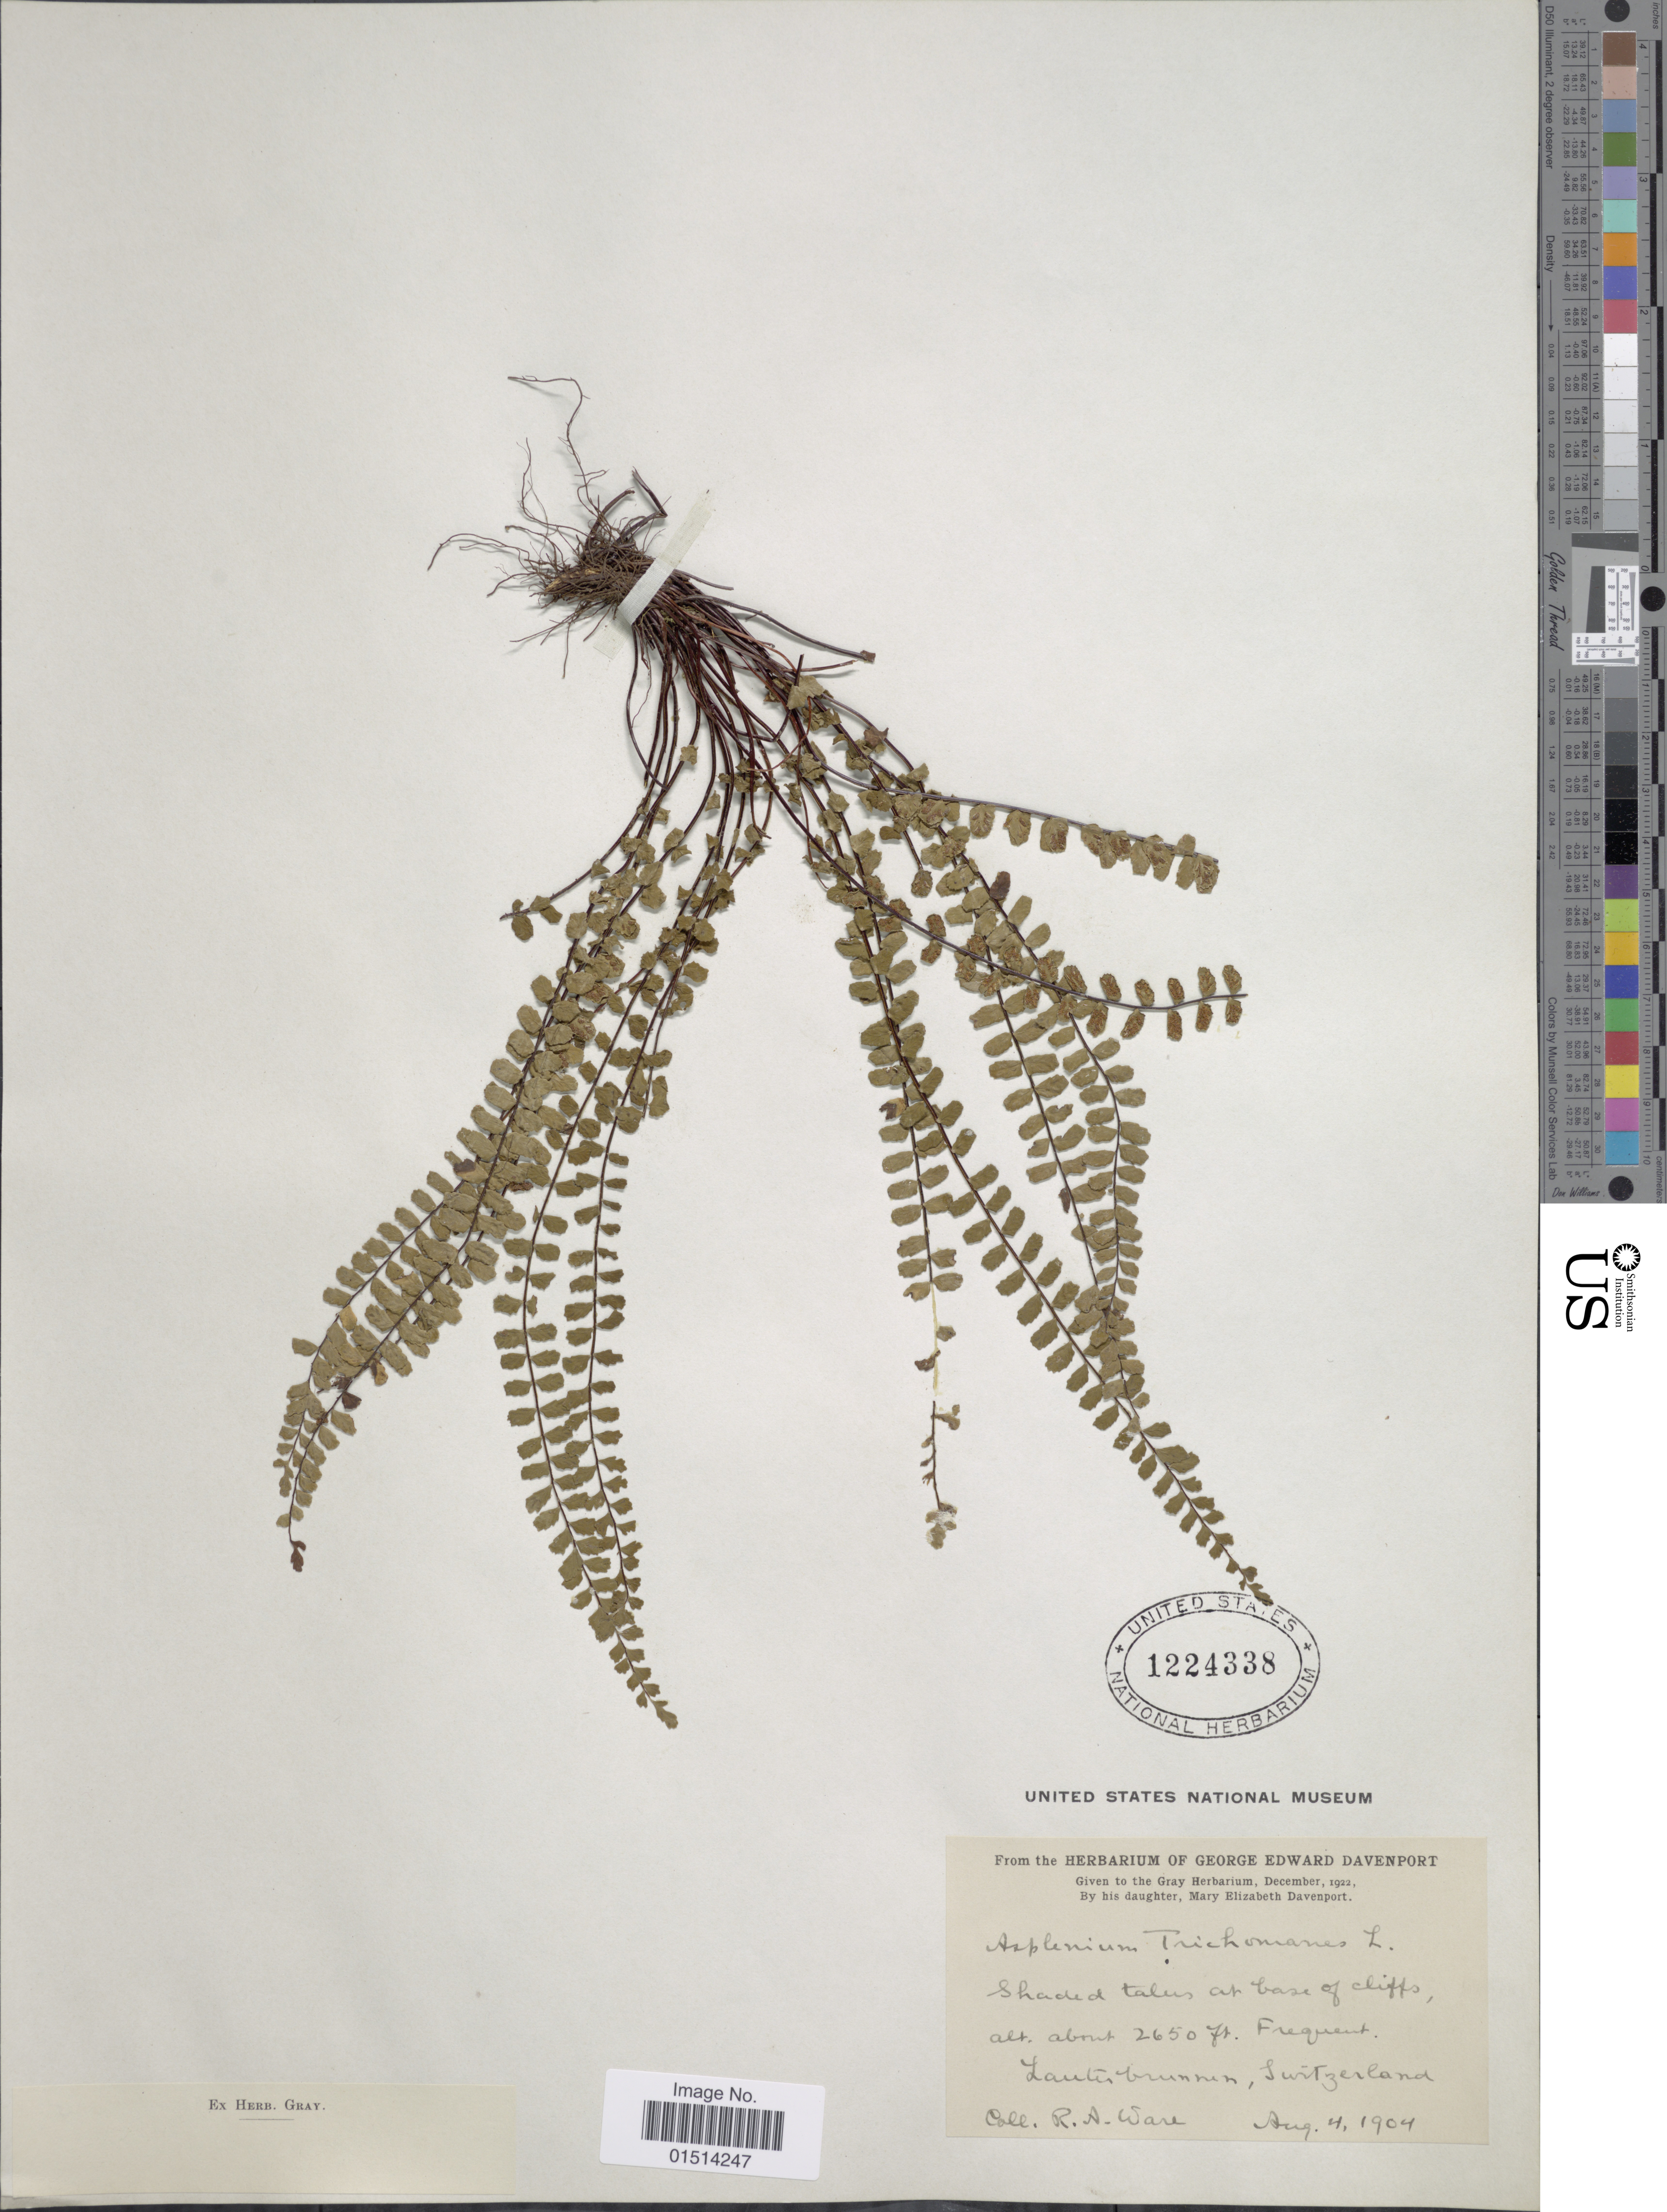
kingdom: Plantae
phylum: Tracheophyta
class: Polypodiopsida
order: Polypodiales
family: Aspleniaceae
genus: Asplenium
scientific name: Asplenium trichomanes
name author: L.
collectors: R. Ware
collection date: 1904-08-04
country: Switzerland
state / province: Bern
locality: Lauterbrunnen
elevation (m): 808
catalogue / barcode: US 1224338